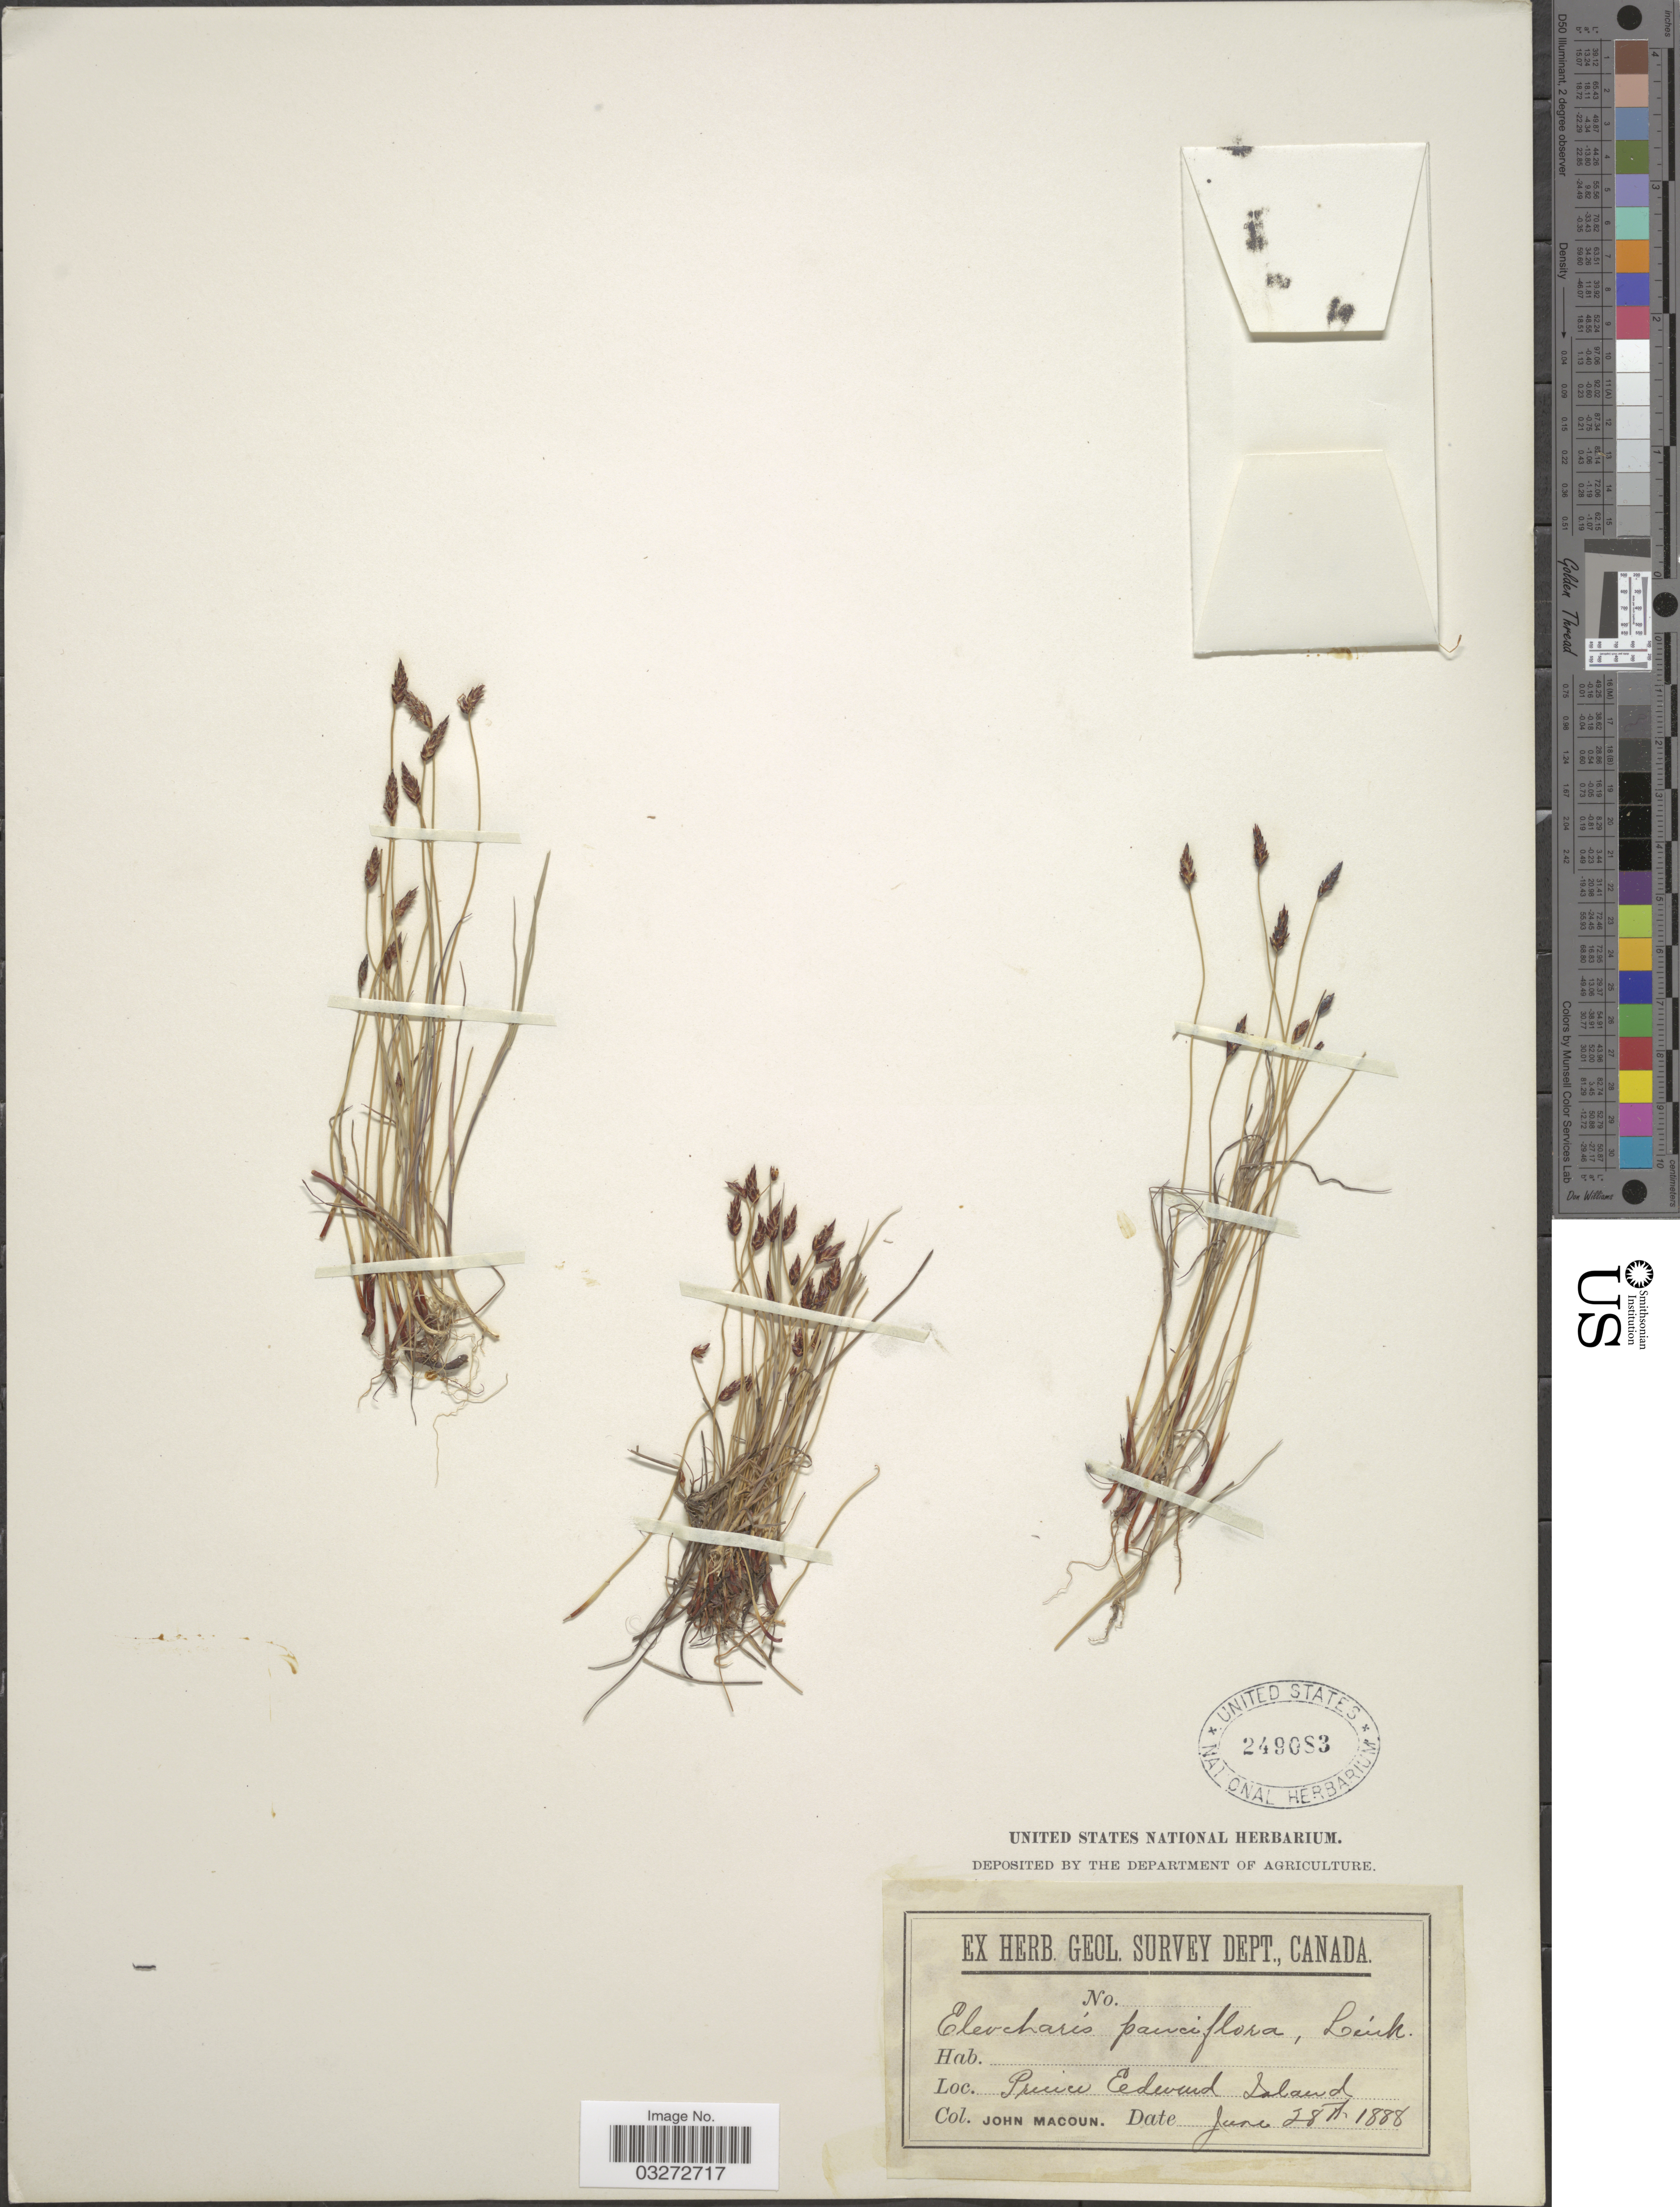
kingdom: Plantae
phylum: Tracheophyta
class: Liliopsida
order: Poales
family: Cyperaceae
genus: Eleocharis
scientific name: Eleocharis uniglumis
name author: (Link) Schult.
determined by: Strong, Mark T., (BOT), Smithsonian Institution - National Museum of Natural History (UNITED STATES)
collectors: J. Macoun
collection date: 1888-06-28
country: Canada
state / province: Prince Edward Island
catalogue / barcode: US 249083